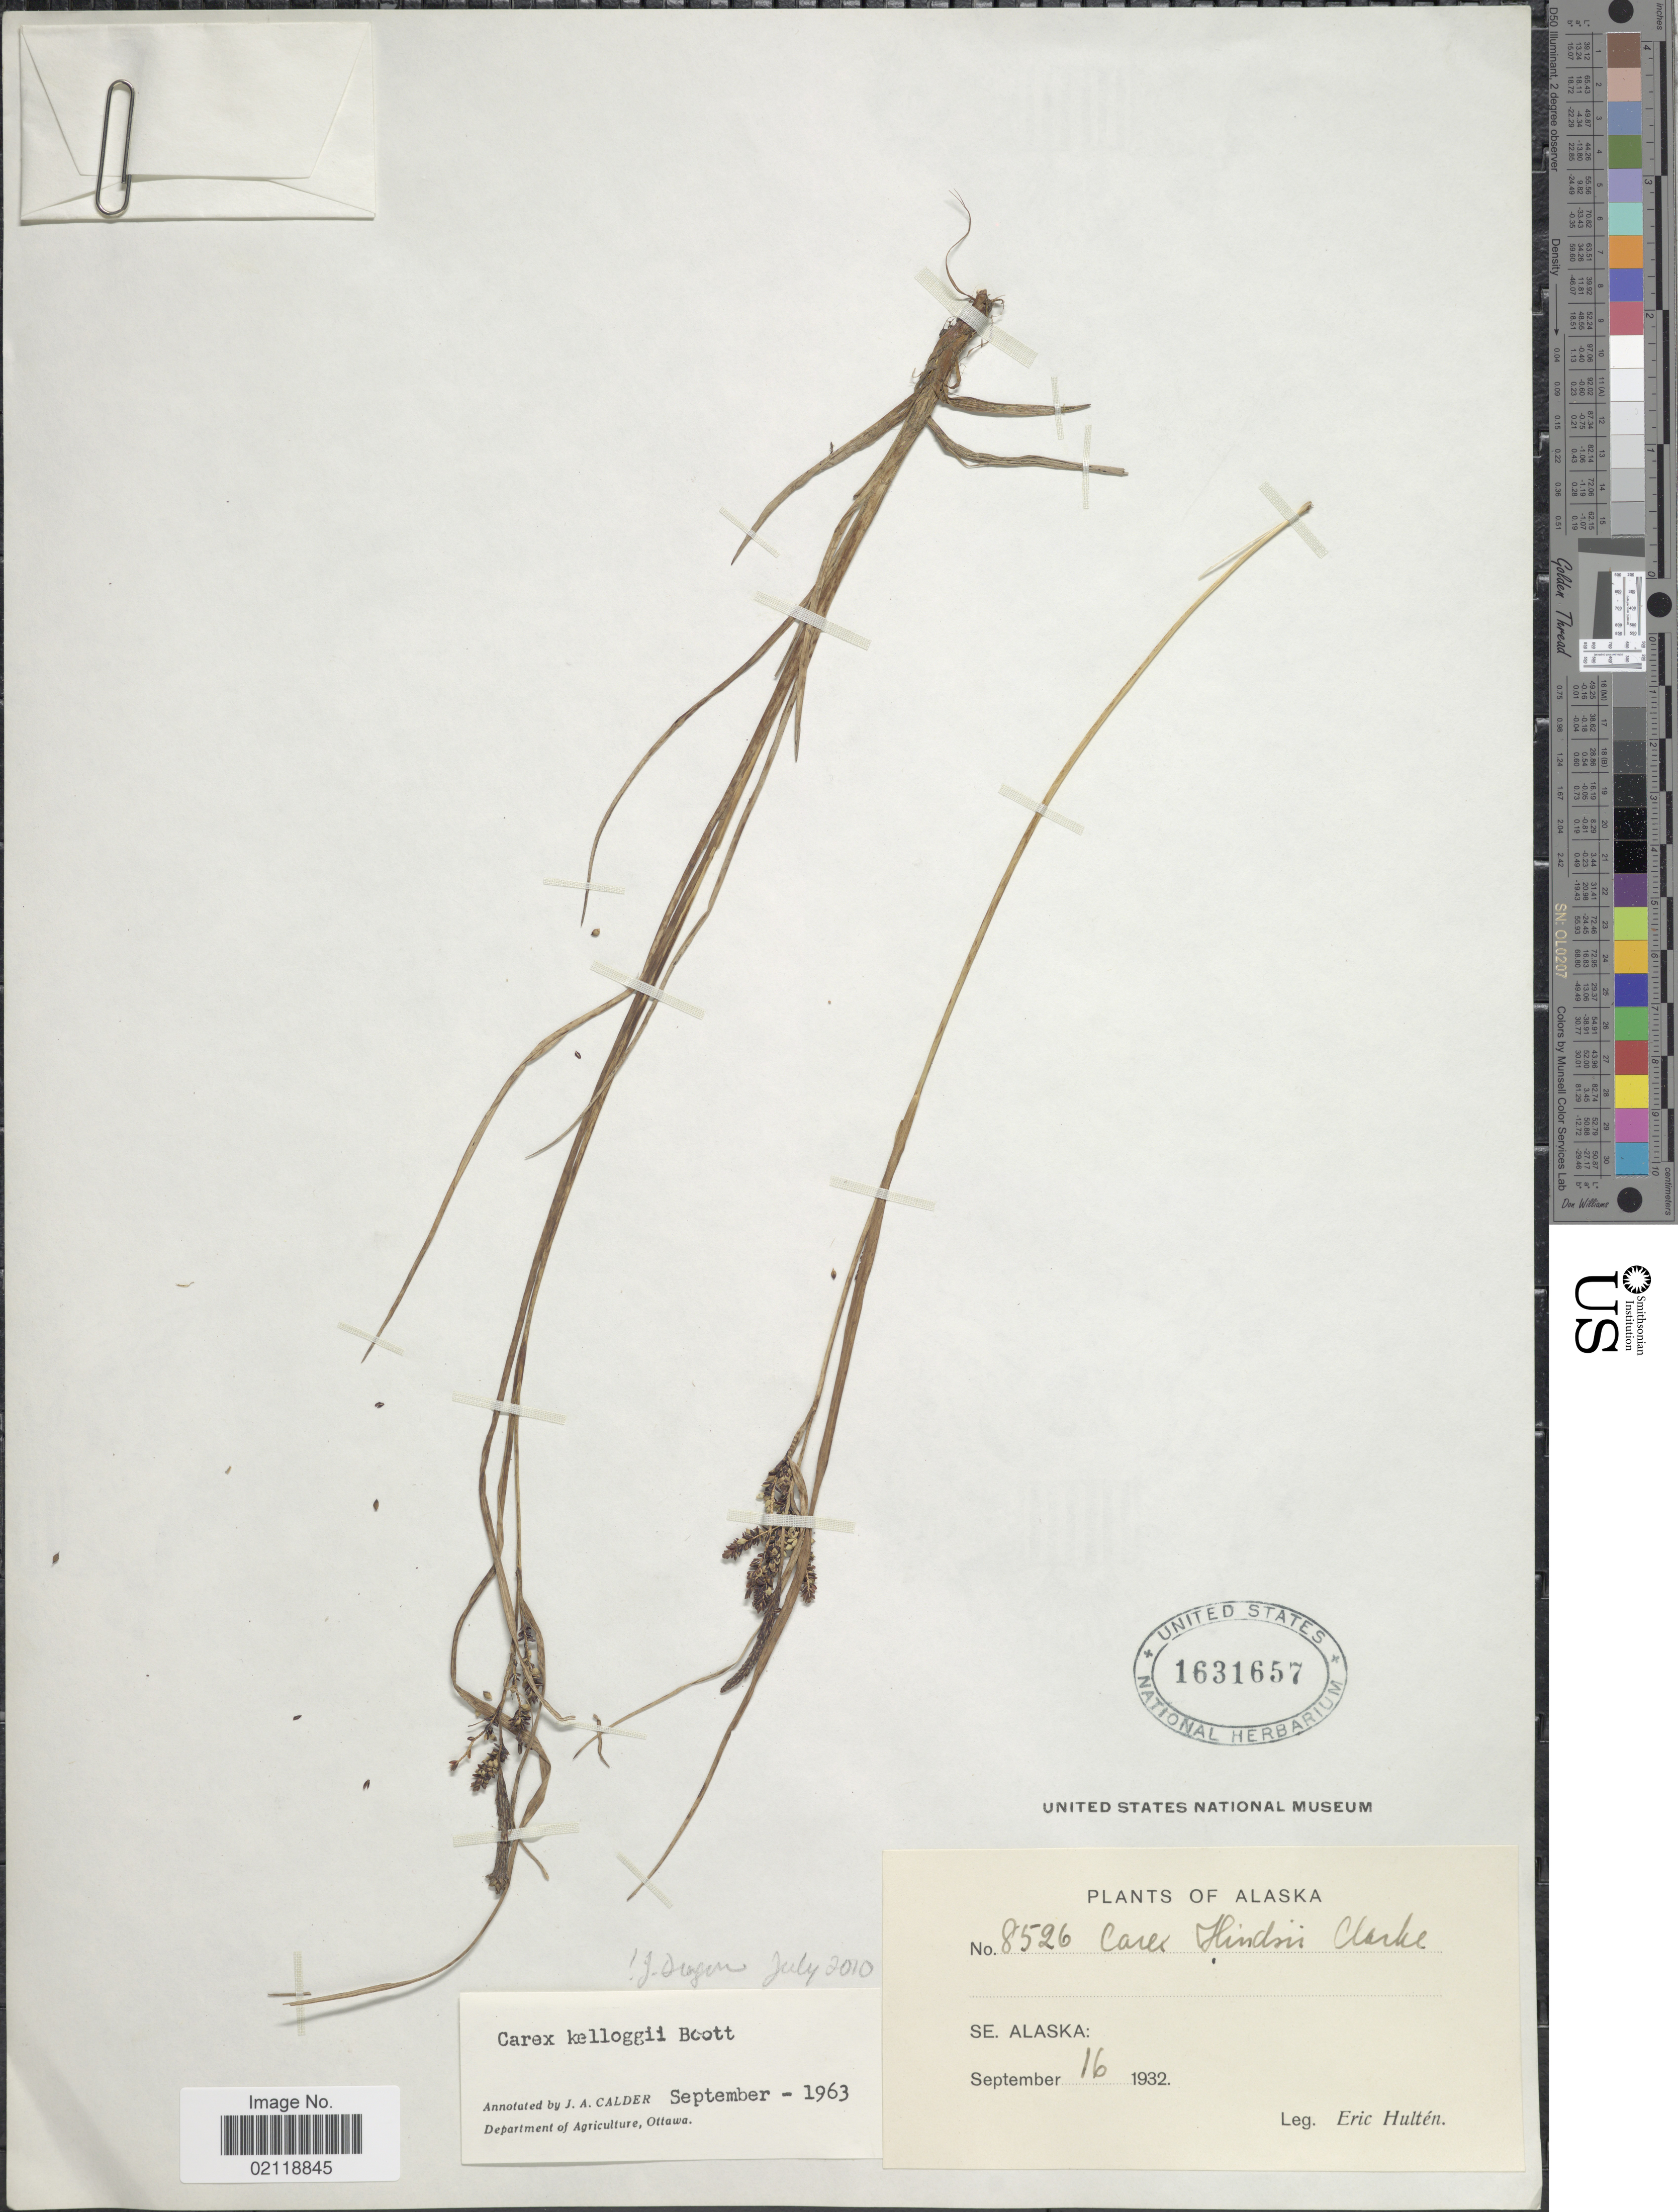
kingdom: Plantae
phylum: Tracheophyta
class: Liliopsida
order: Poales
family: Cyperaceae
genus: Carex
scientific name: Carex kelloggii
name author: W. Boott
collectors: E. G. Hultén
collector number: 8526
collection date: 1932-09-16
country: United States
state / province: Alaska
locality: SE. Alaska.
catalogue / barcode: US 1631657